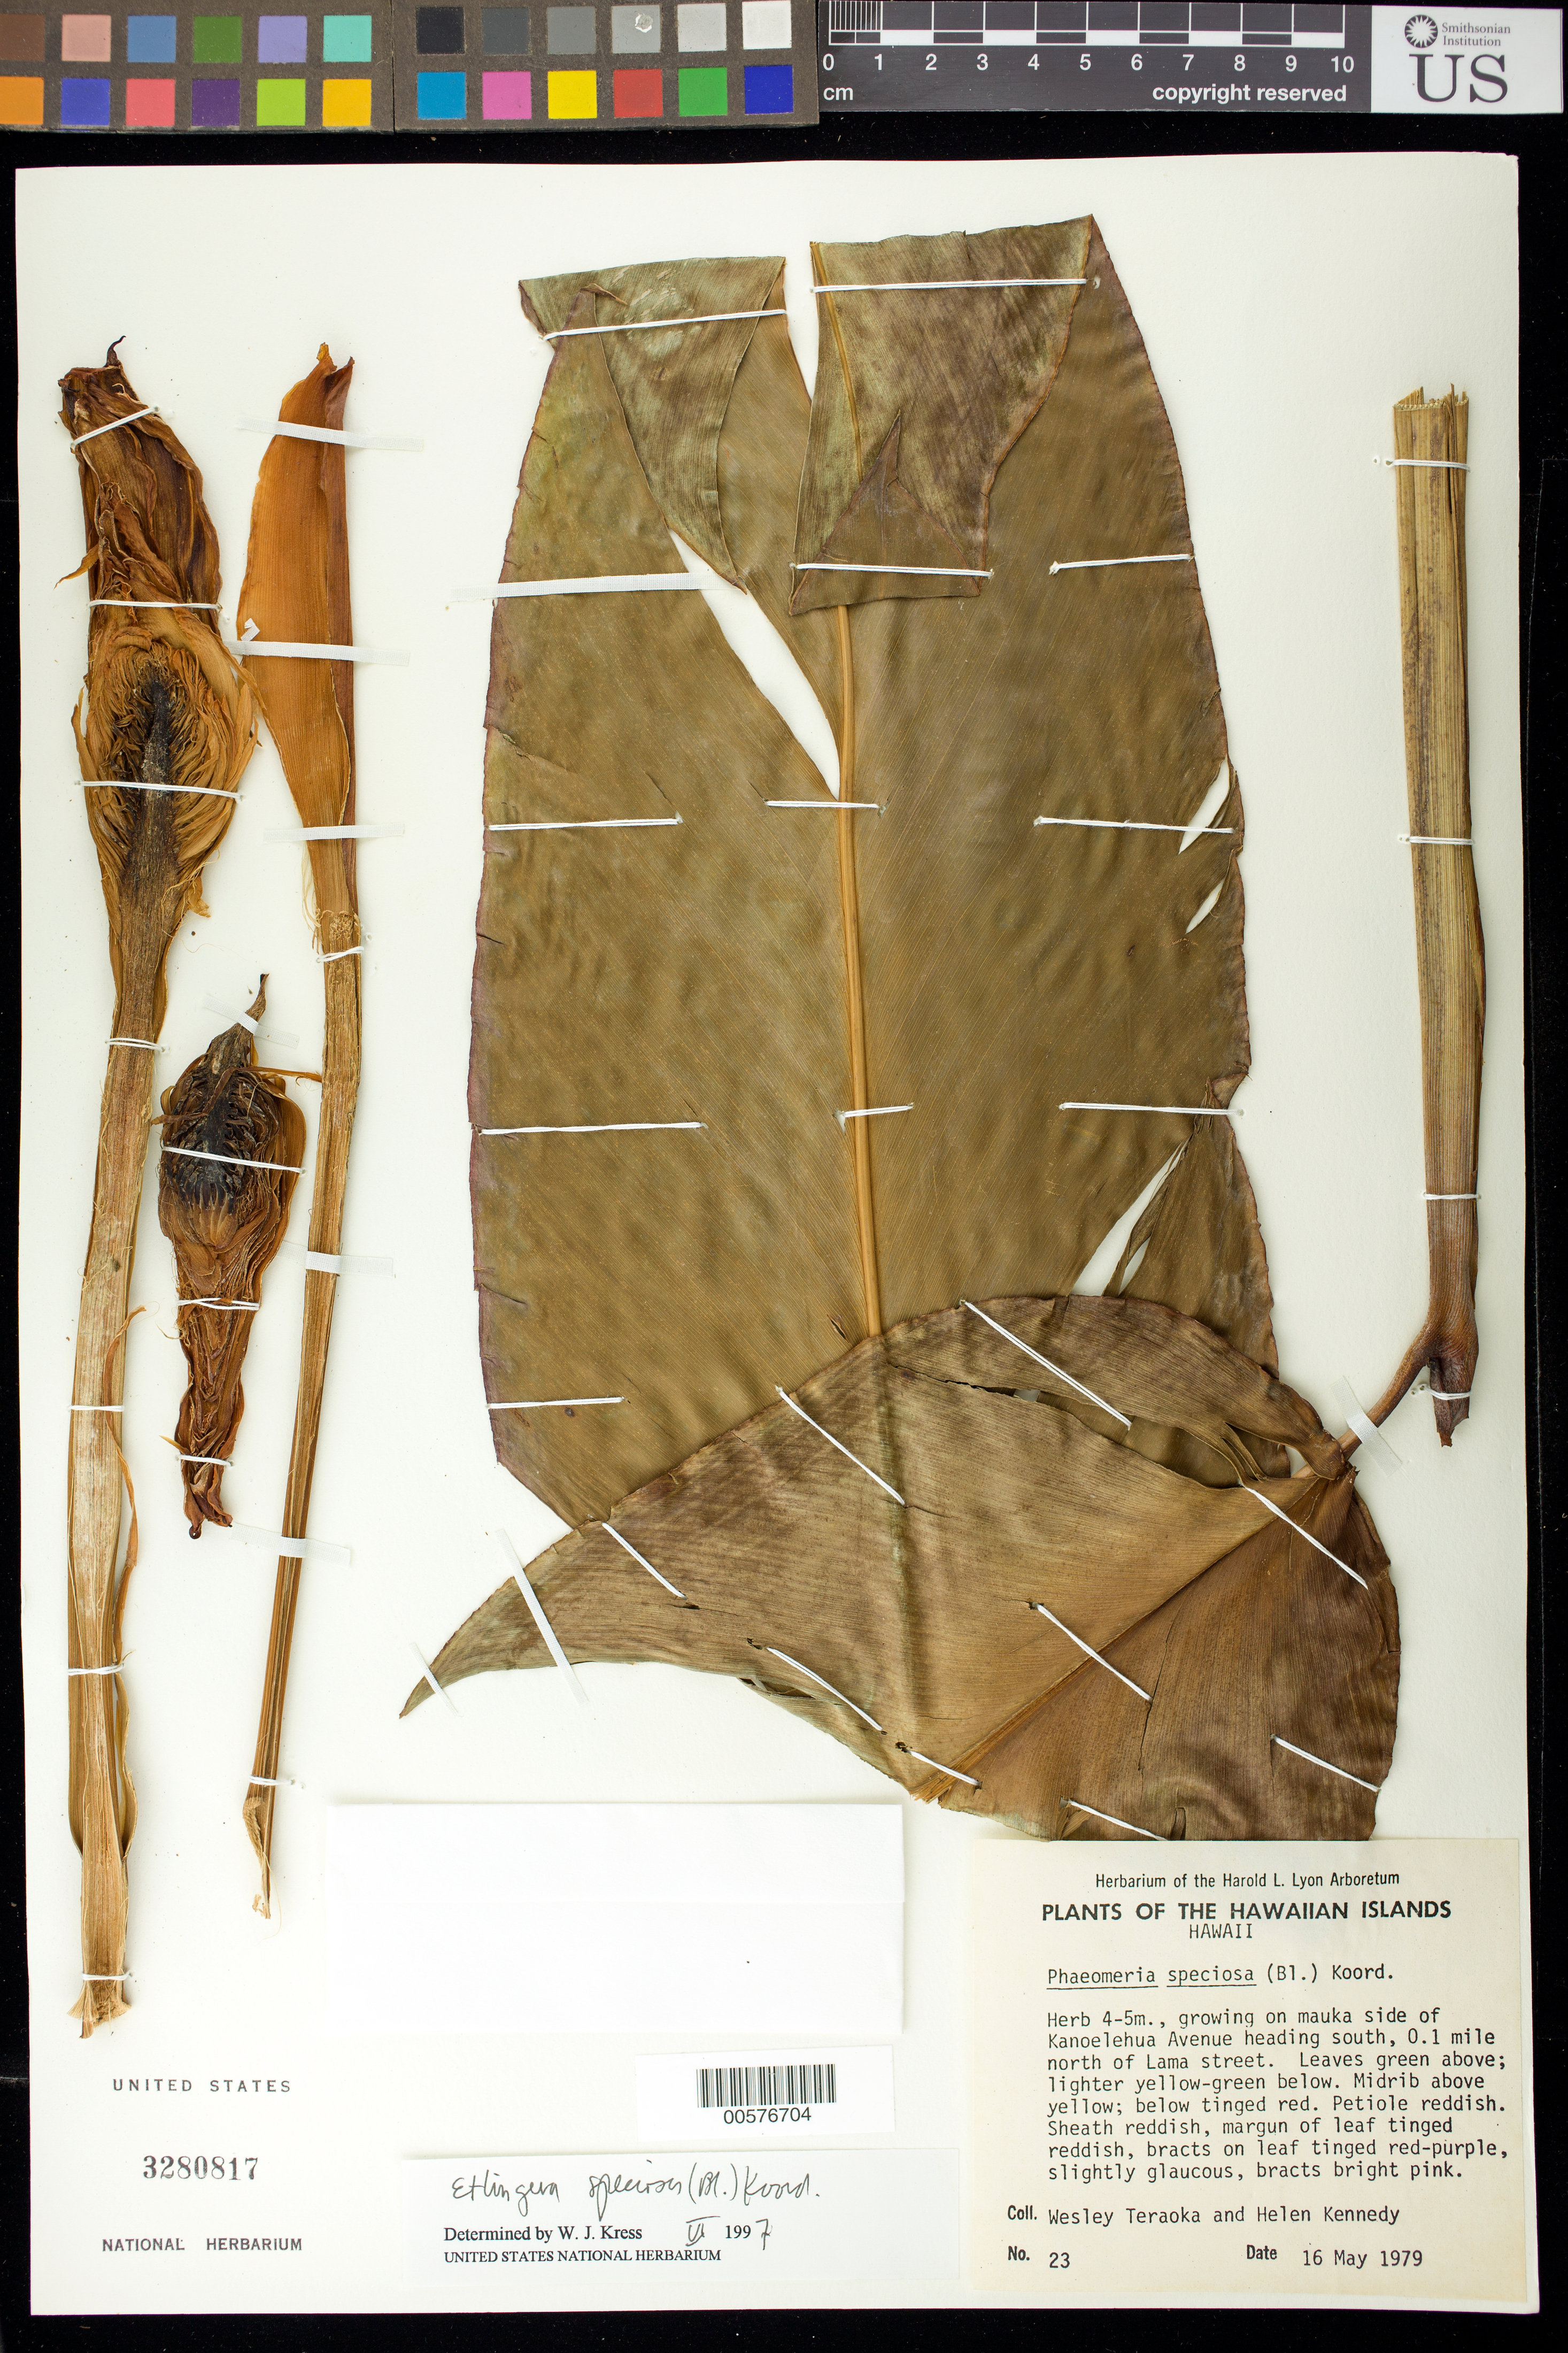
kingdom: Plantae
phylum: Tracheophyta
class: Liliopsida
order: Zingiberales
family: Zingiberaceae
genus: Etlingera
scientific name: Etlingera elatior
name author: (Jack) R.M. Sm.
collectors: W. Teraoka & H. Kennedy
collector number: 23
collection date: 1979-05-16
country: United States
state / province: Hawaii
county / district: Hawaii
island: Hawaii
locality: Kanoelehua Ave heading S., 0.1 m N of Lama St.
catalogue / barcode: US 3280817